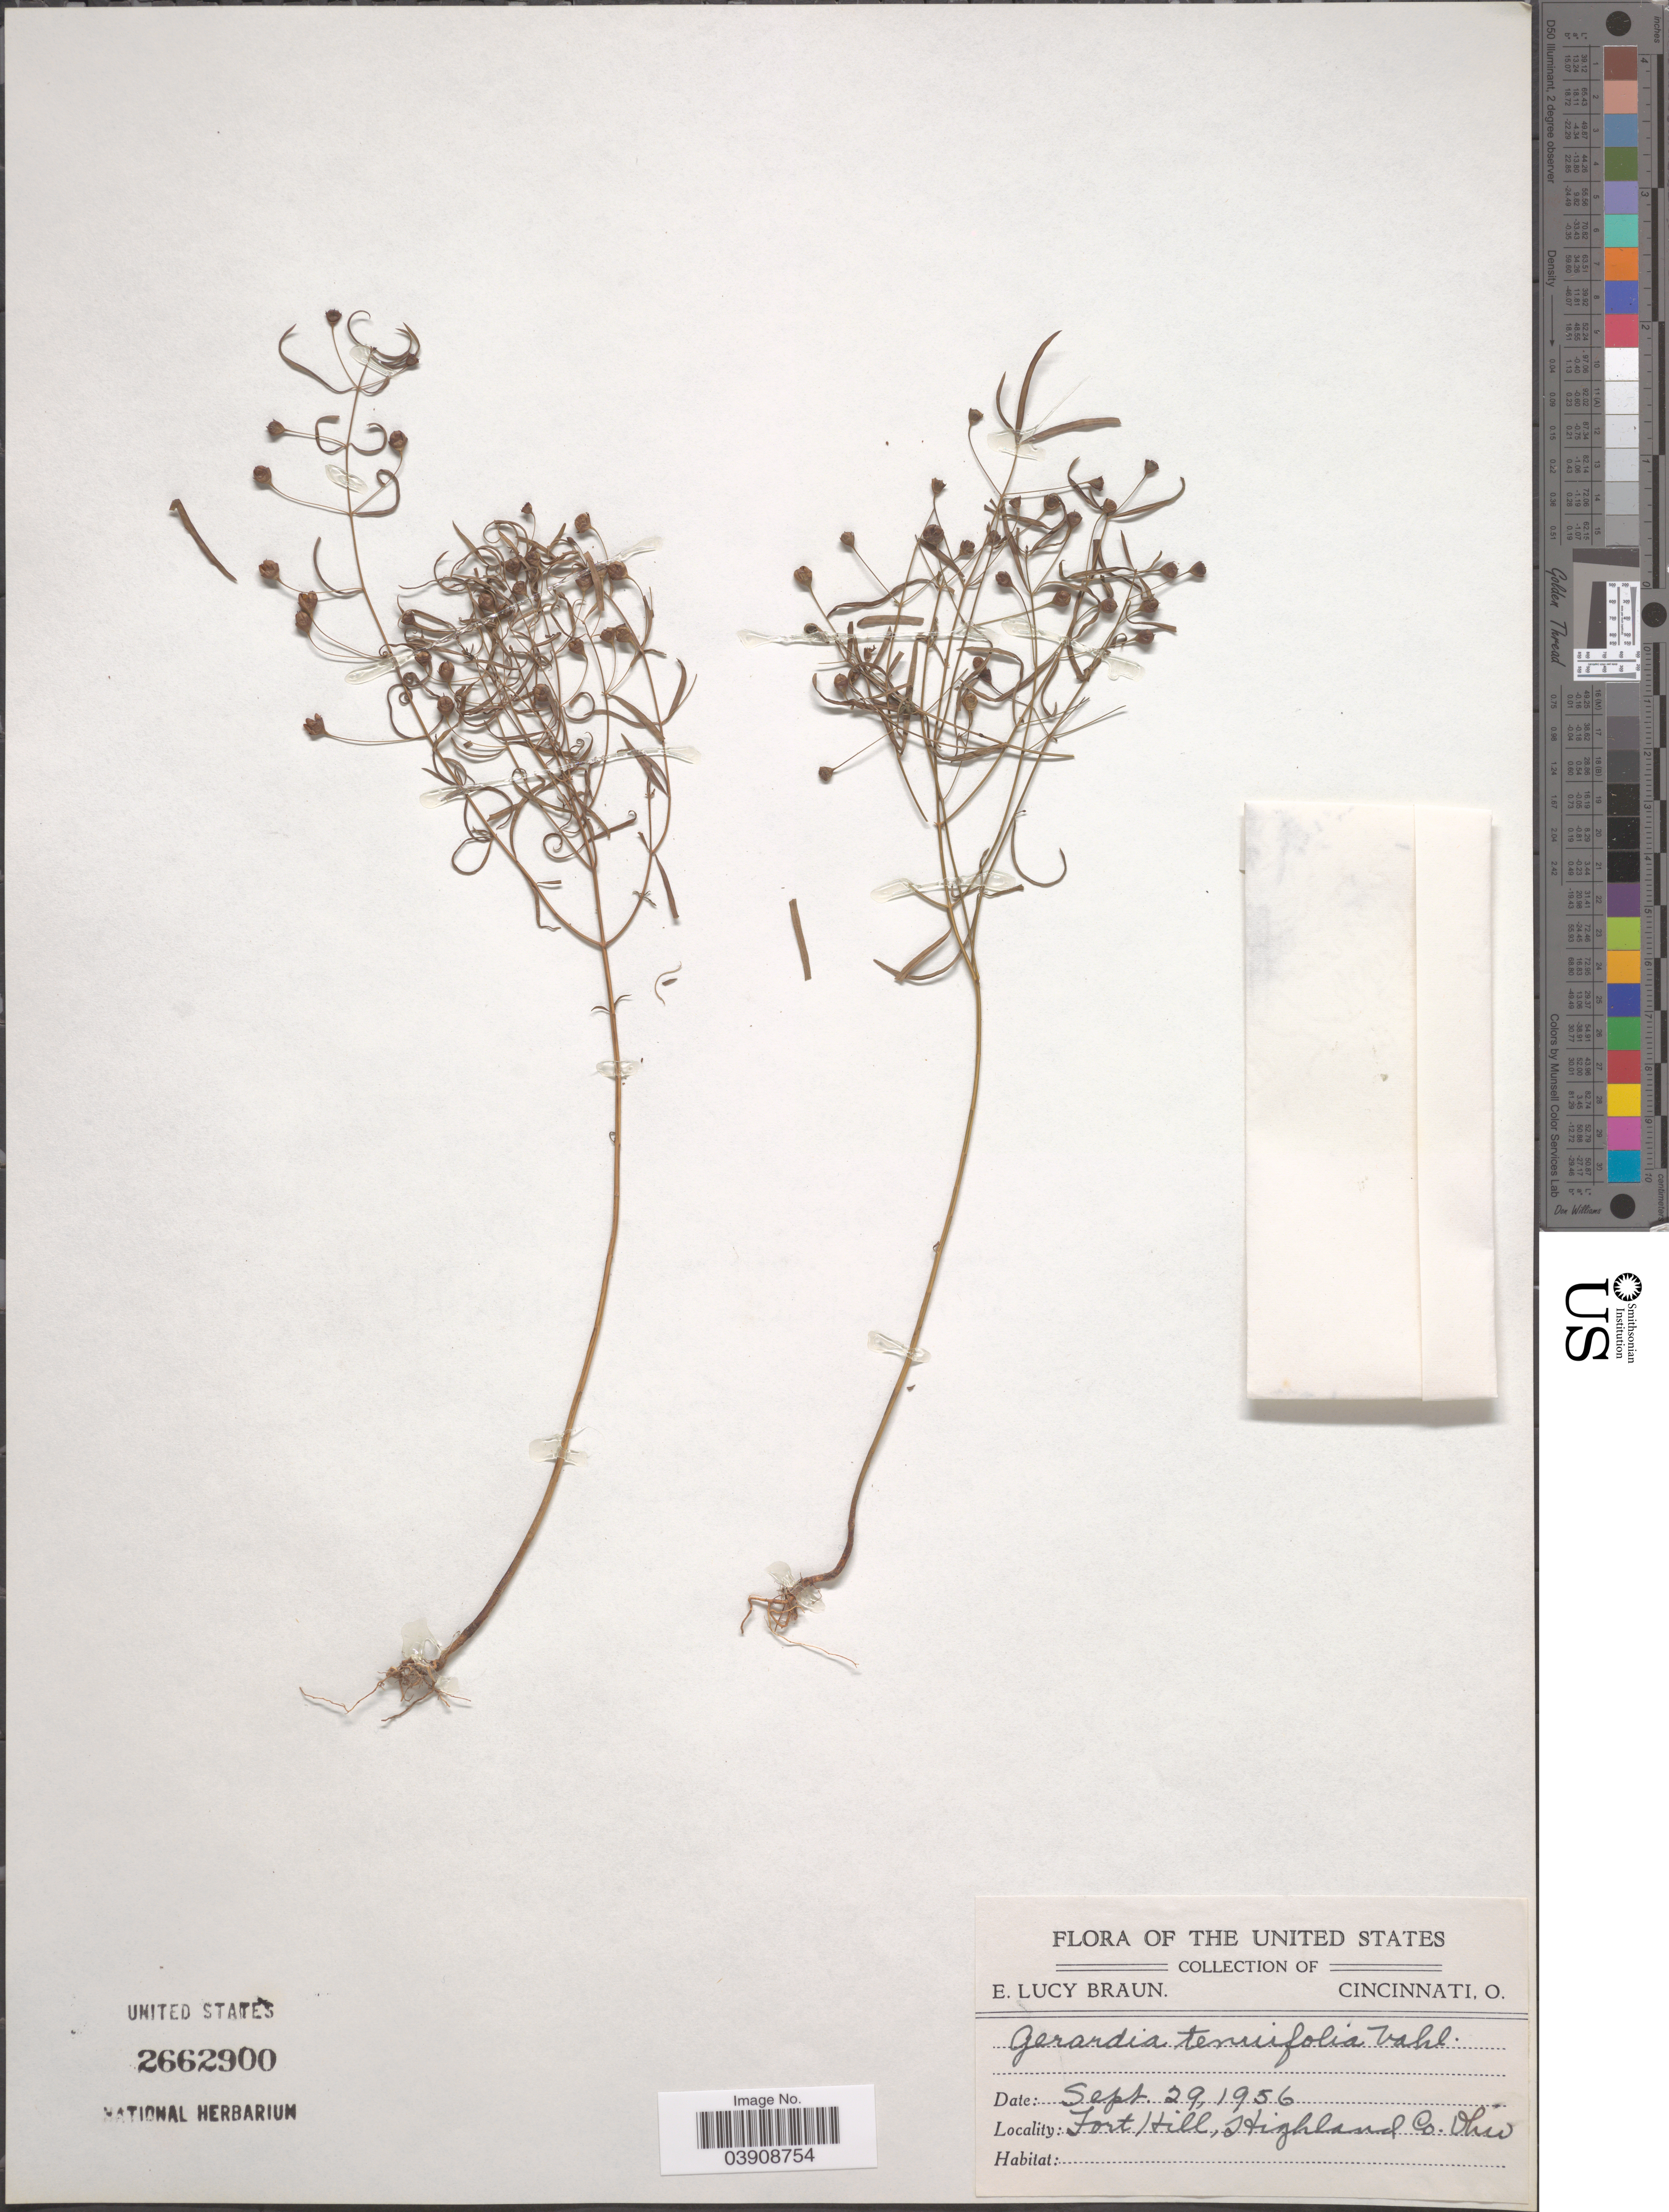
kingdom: Plantae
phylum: Tracheophyta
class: Magnoliopsida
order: Lamiales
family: Orobanchaceae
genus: Agalinis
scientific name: Agalinis tenuifolia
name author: (Vahl) Raf.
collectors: E. L. Braun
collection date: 1956-09-29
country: United States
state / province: Ohio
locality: Fort Hill, Highland Co.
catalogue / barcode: US 2662900